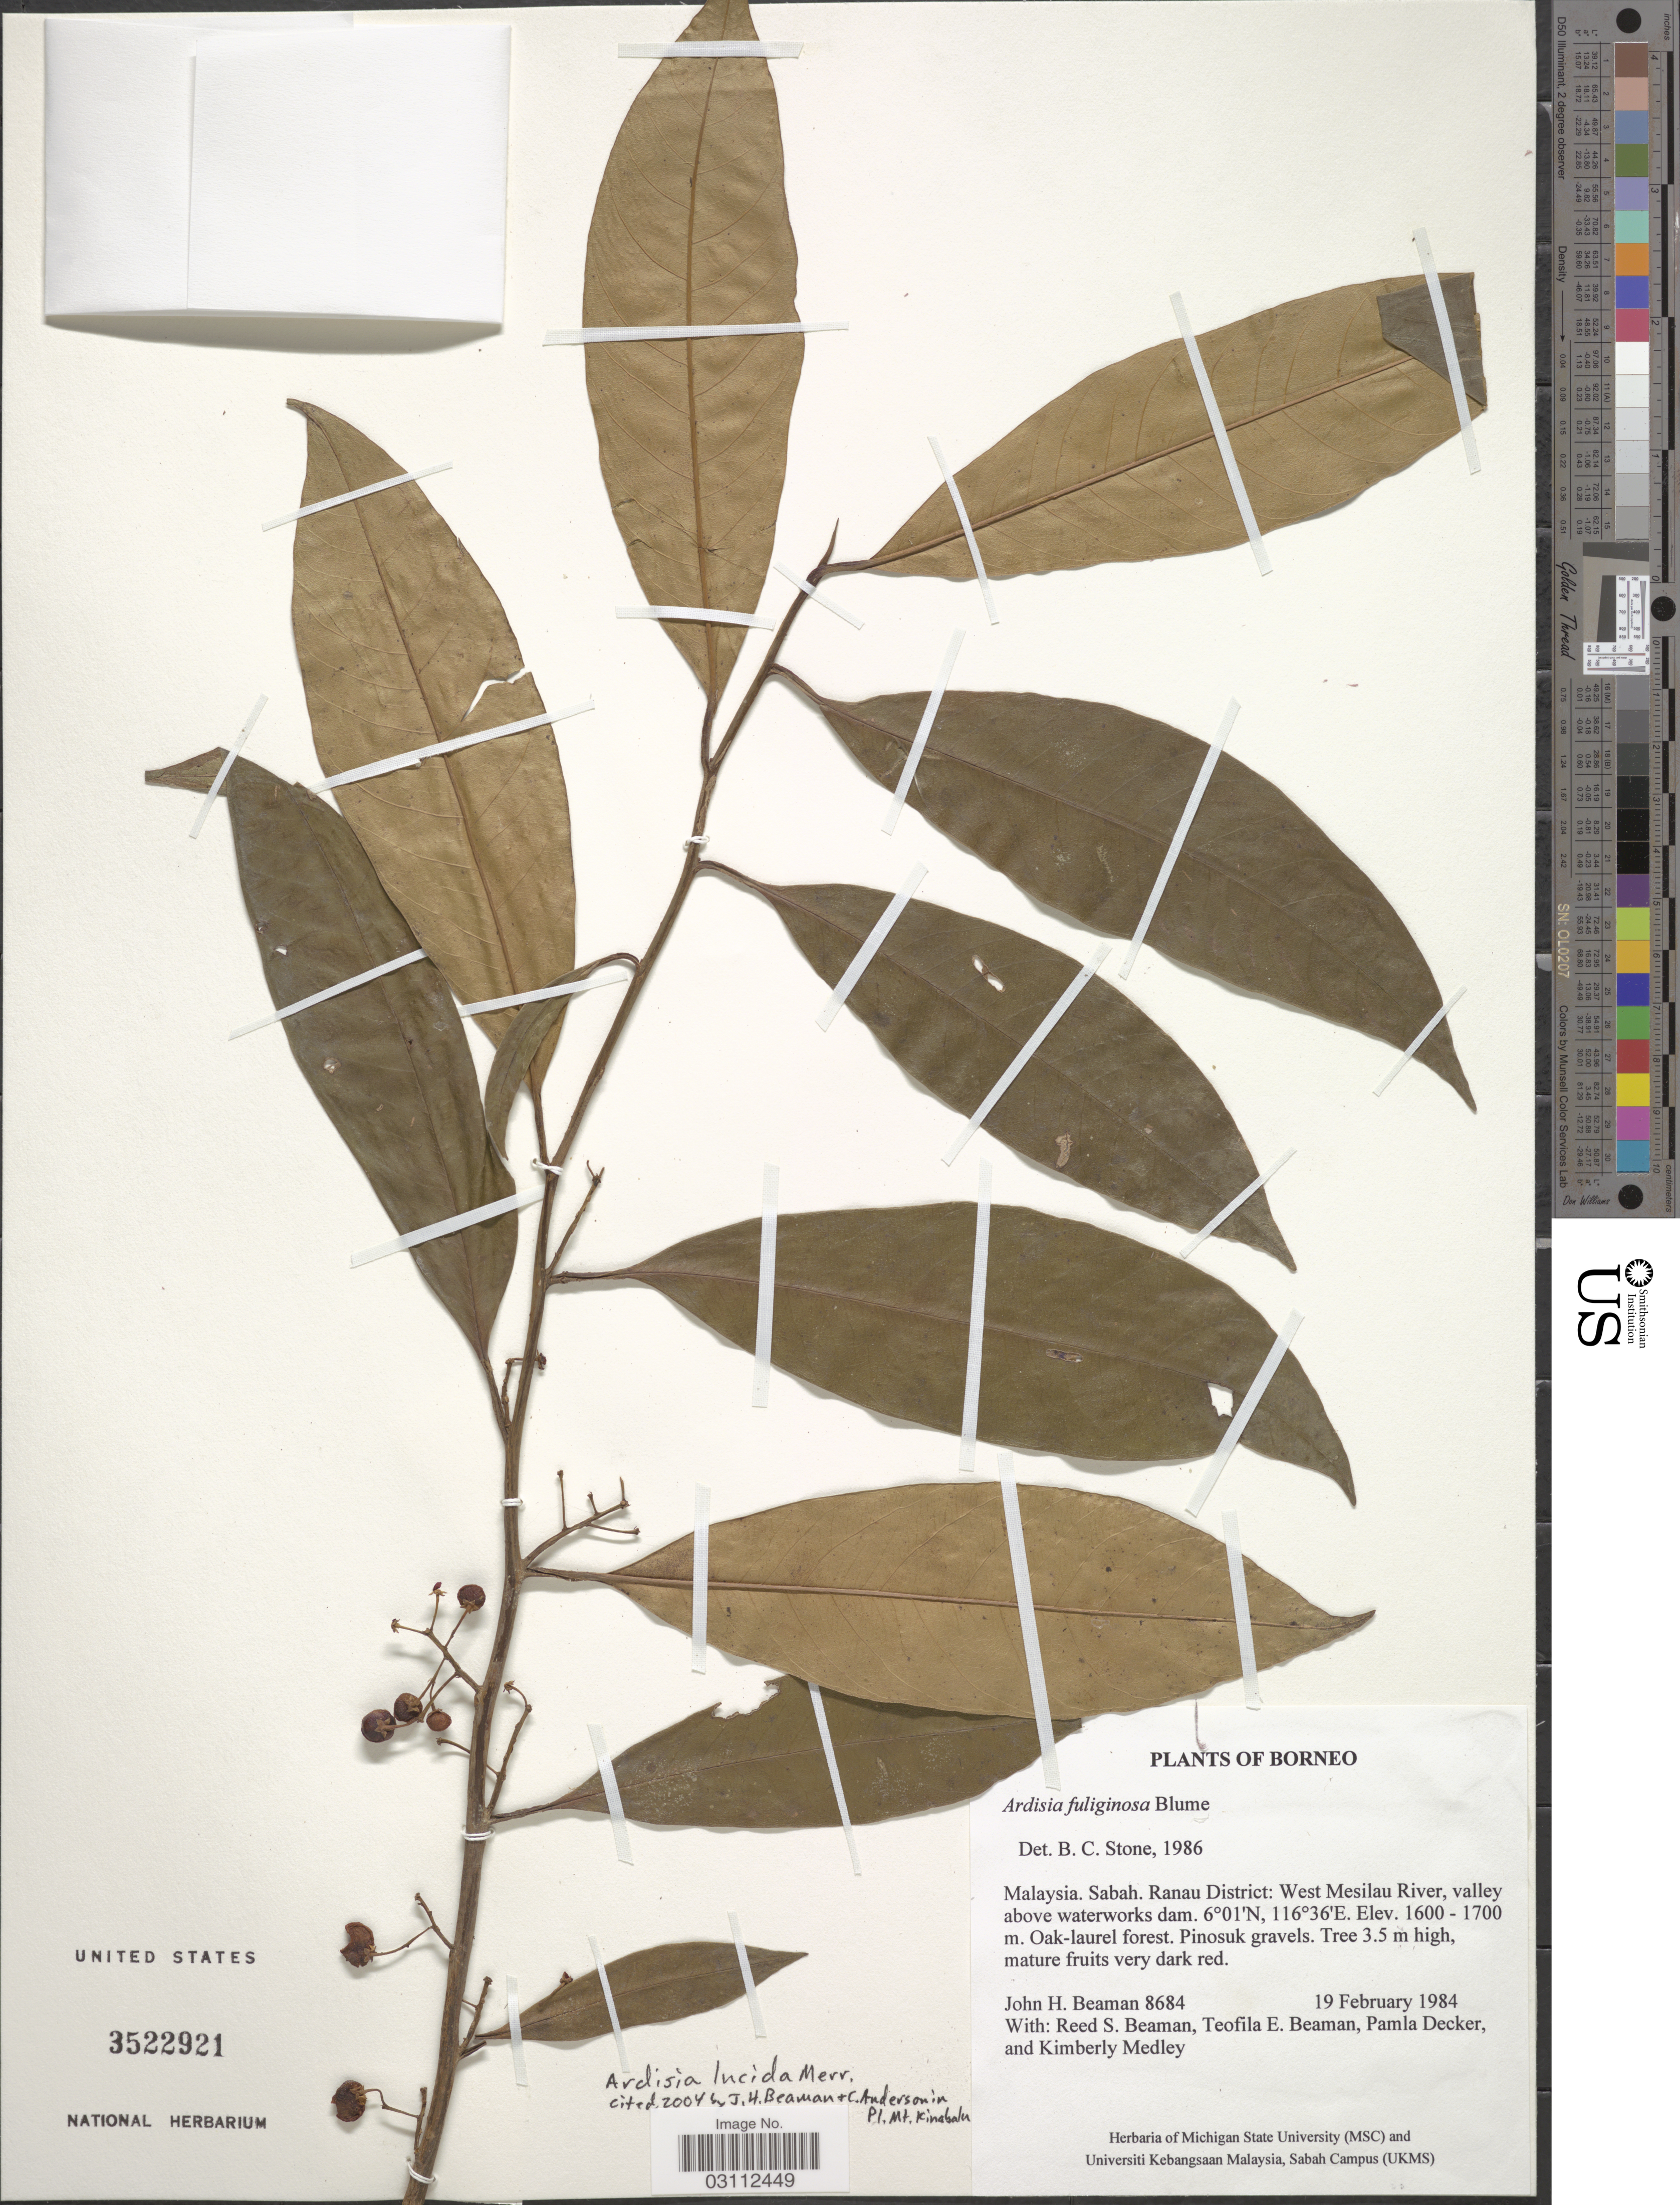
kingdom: Plantae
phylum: Tracheophyta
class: Magnoliopsida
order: Ericales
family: Primulaceae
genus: Ardisia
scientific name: Ardisia lucida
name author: Merr.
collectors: J. H. Beaman, R. S. Beaman, T. E. Beaman, P. Decker & K. Medley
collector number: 8684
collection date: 1984-02-19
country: Malaysia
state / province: Sabah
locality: Borneo. Ranau District: West Mesilau River, valley above waterworks dam.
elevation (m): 1600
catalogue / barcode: US 3522921